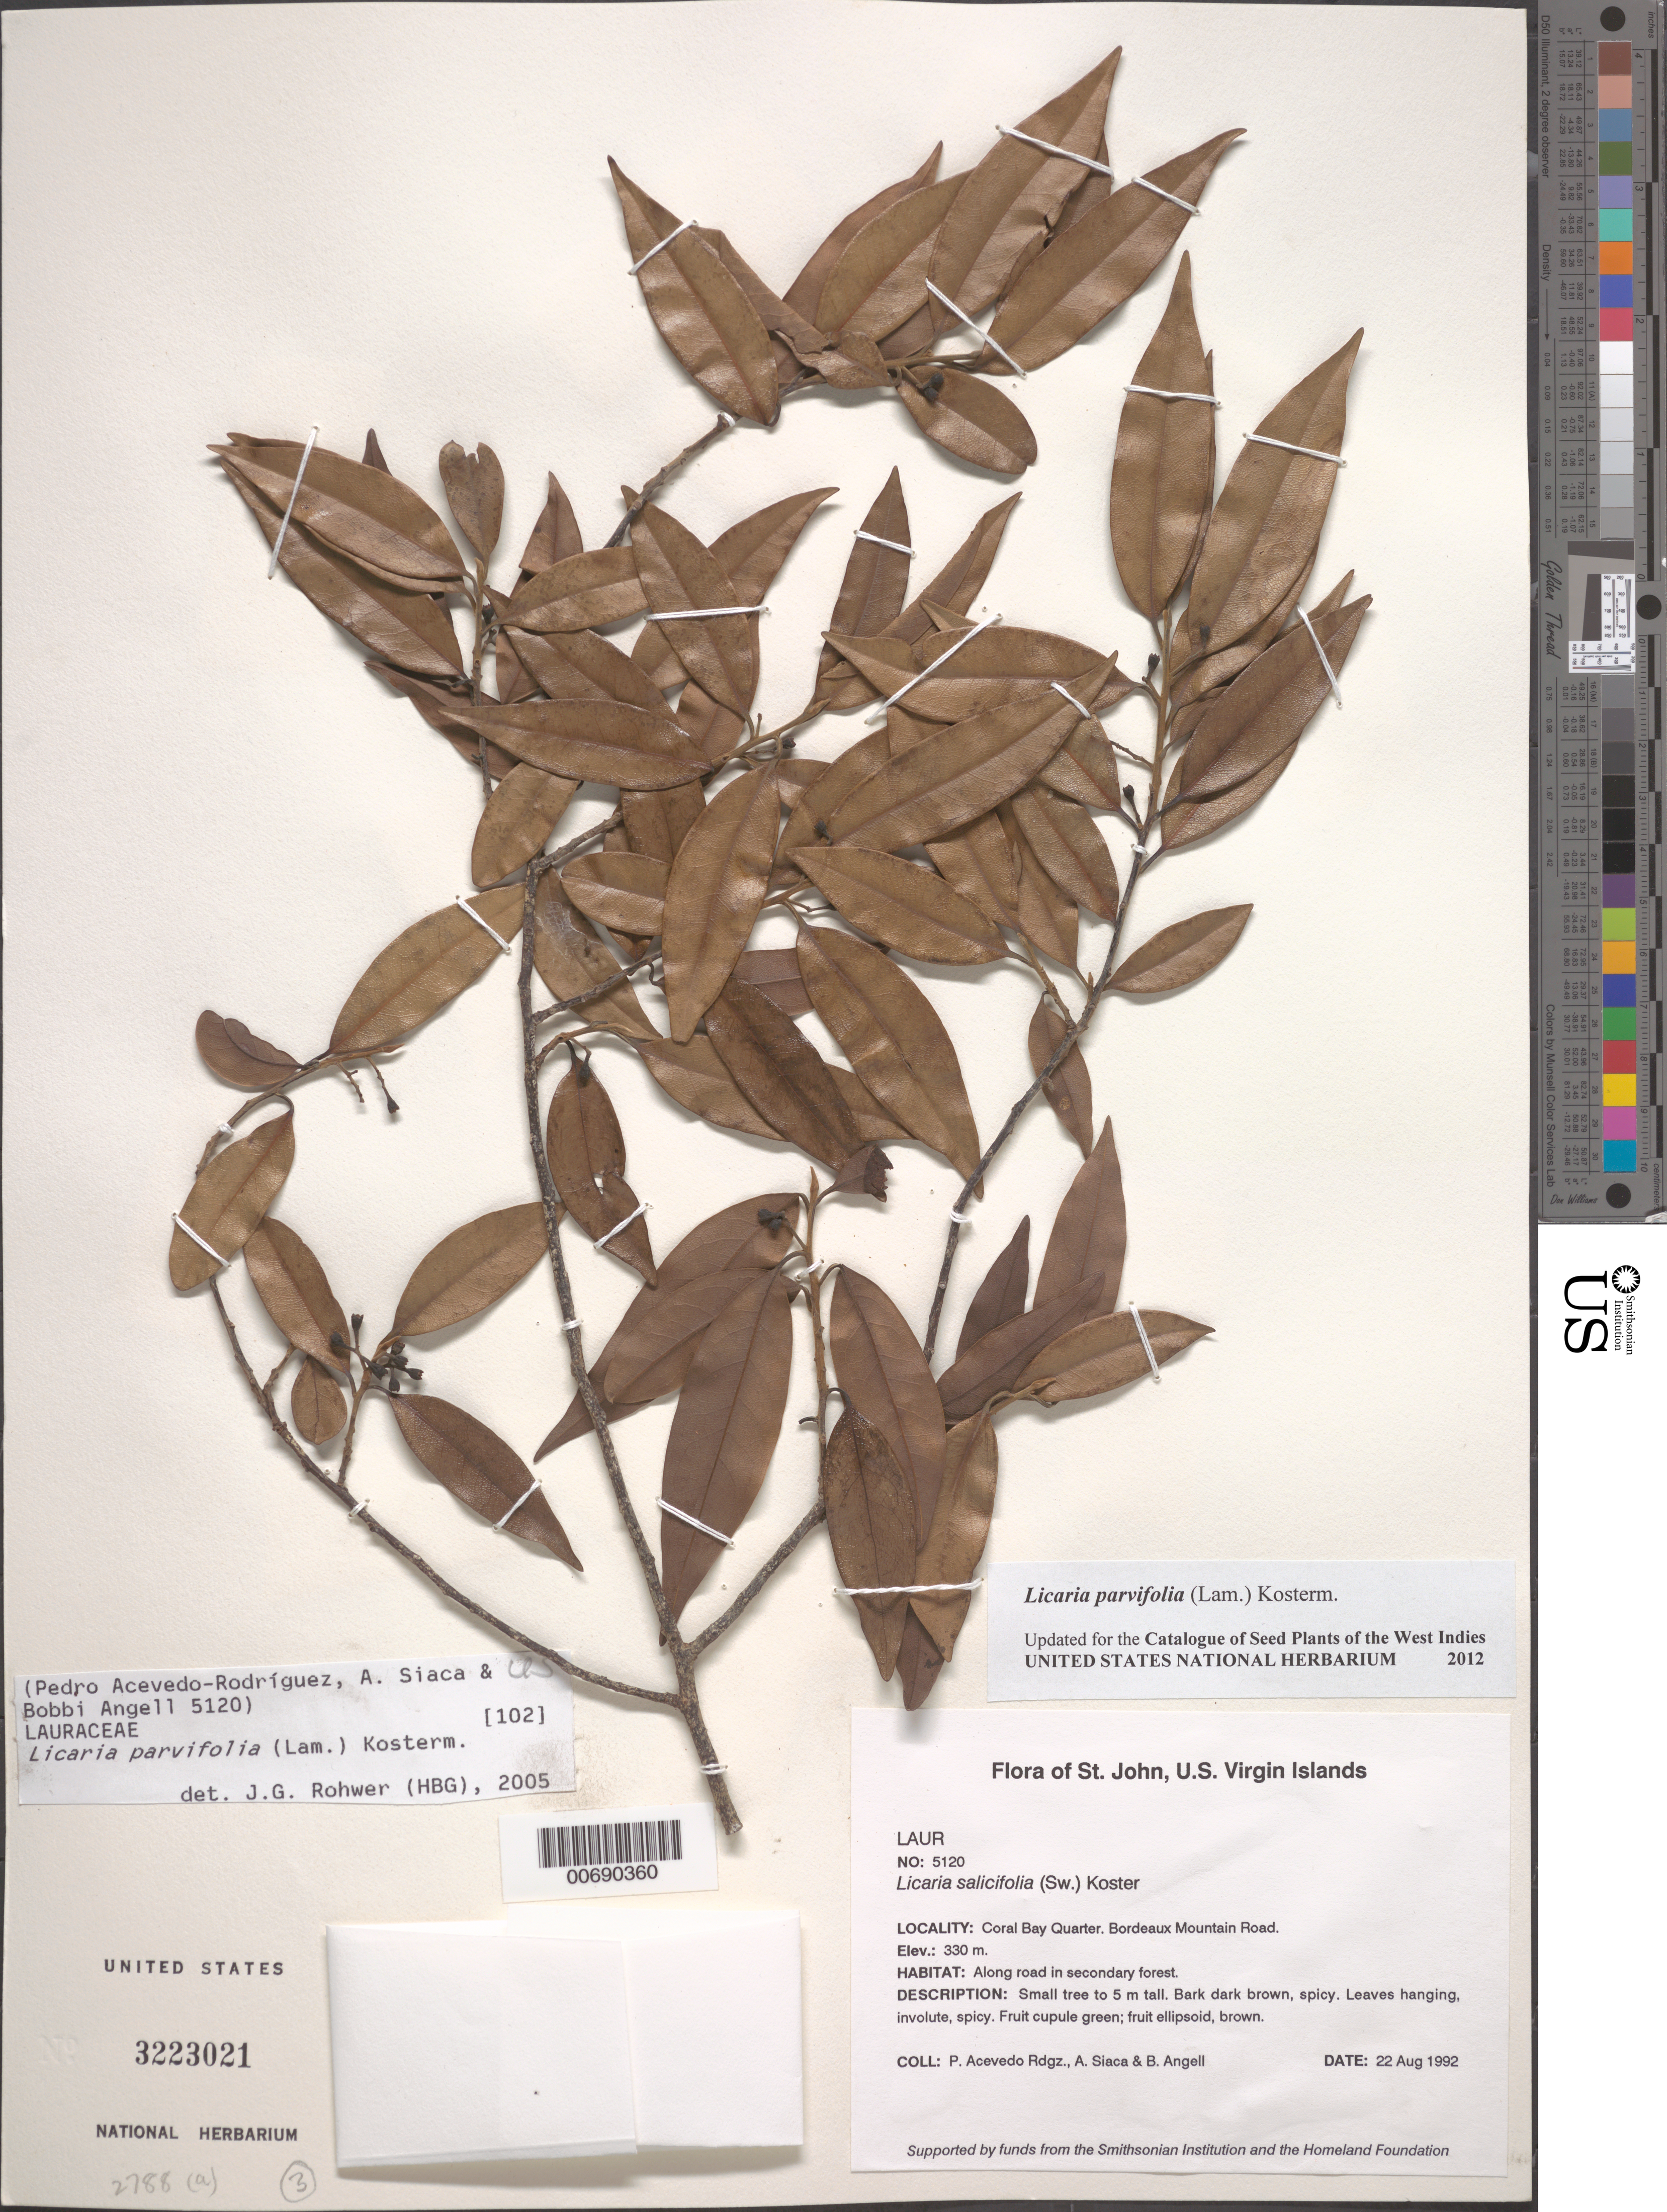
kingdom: Plantae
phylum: Tracheophyta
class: Magnoliopsida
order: Laurales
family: Lauraceae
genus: Licaria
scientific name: Licaria parvifolia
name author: (Lam.) Kosterm. ex León & Alain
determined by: Rohwer, J. G.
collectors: P. Acevedo-Rodr., A. Siaca & Bobbi Angell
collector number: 5120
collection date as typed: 22 Aug 1992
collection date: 1992-08-22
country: U.S. Virgin Islands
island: St. John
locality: Coral Bay Quarter; along dirt road to Bordeaux Mountain..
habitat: Along road in secondary forest.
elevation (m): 330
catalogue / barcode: US 3223021